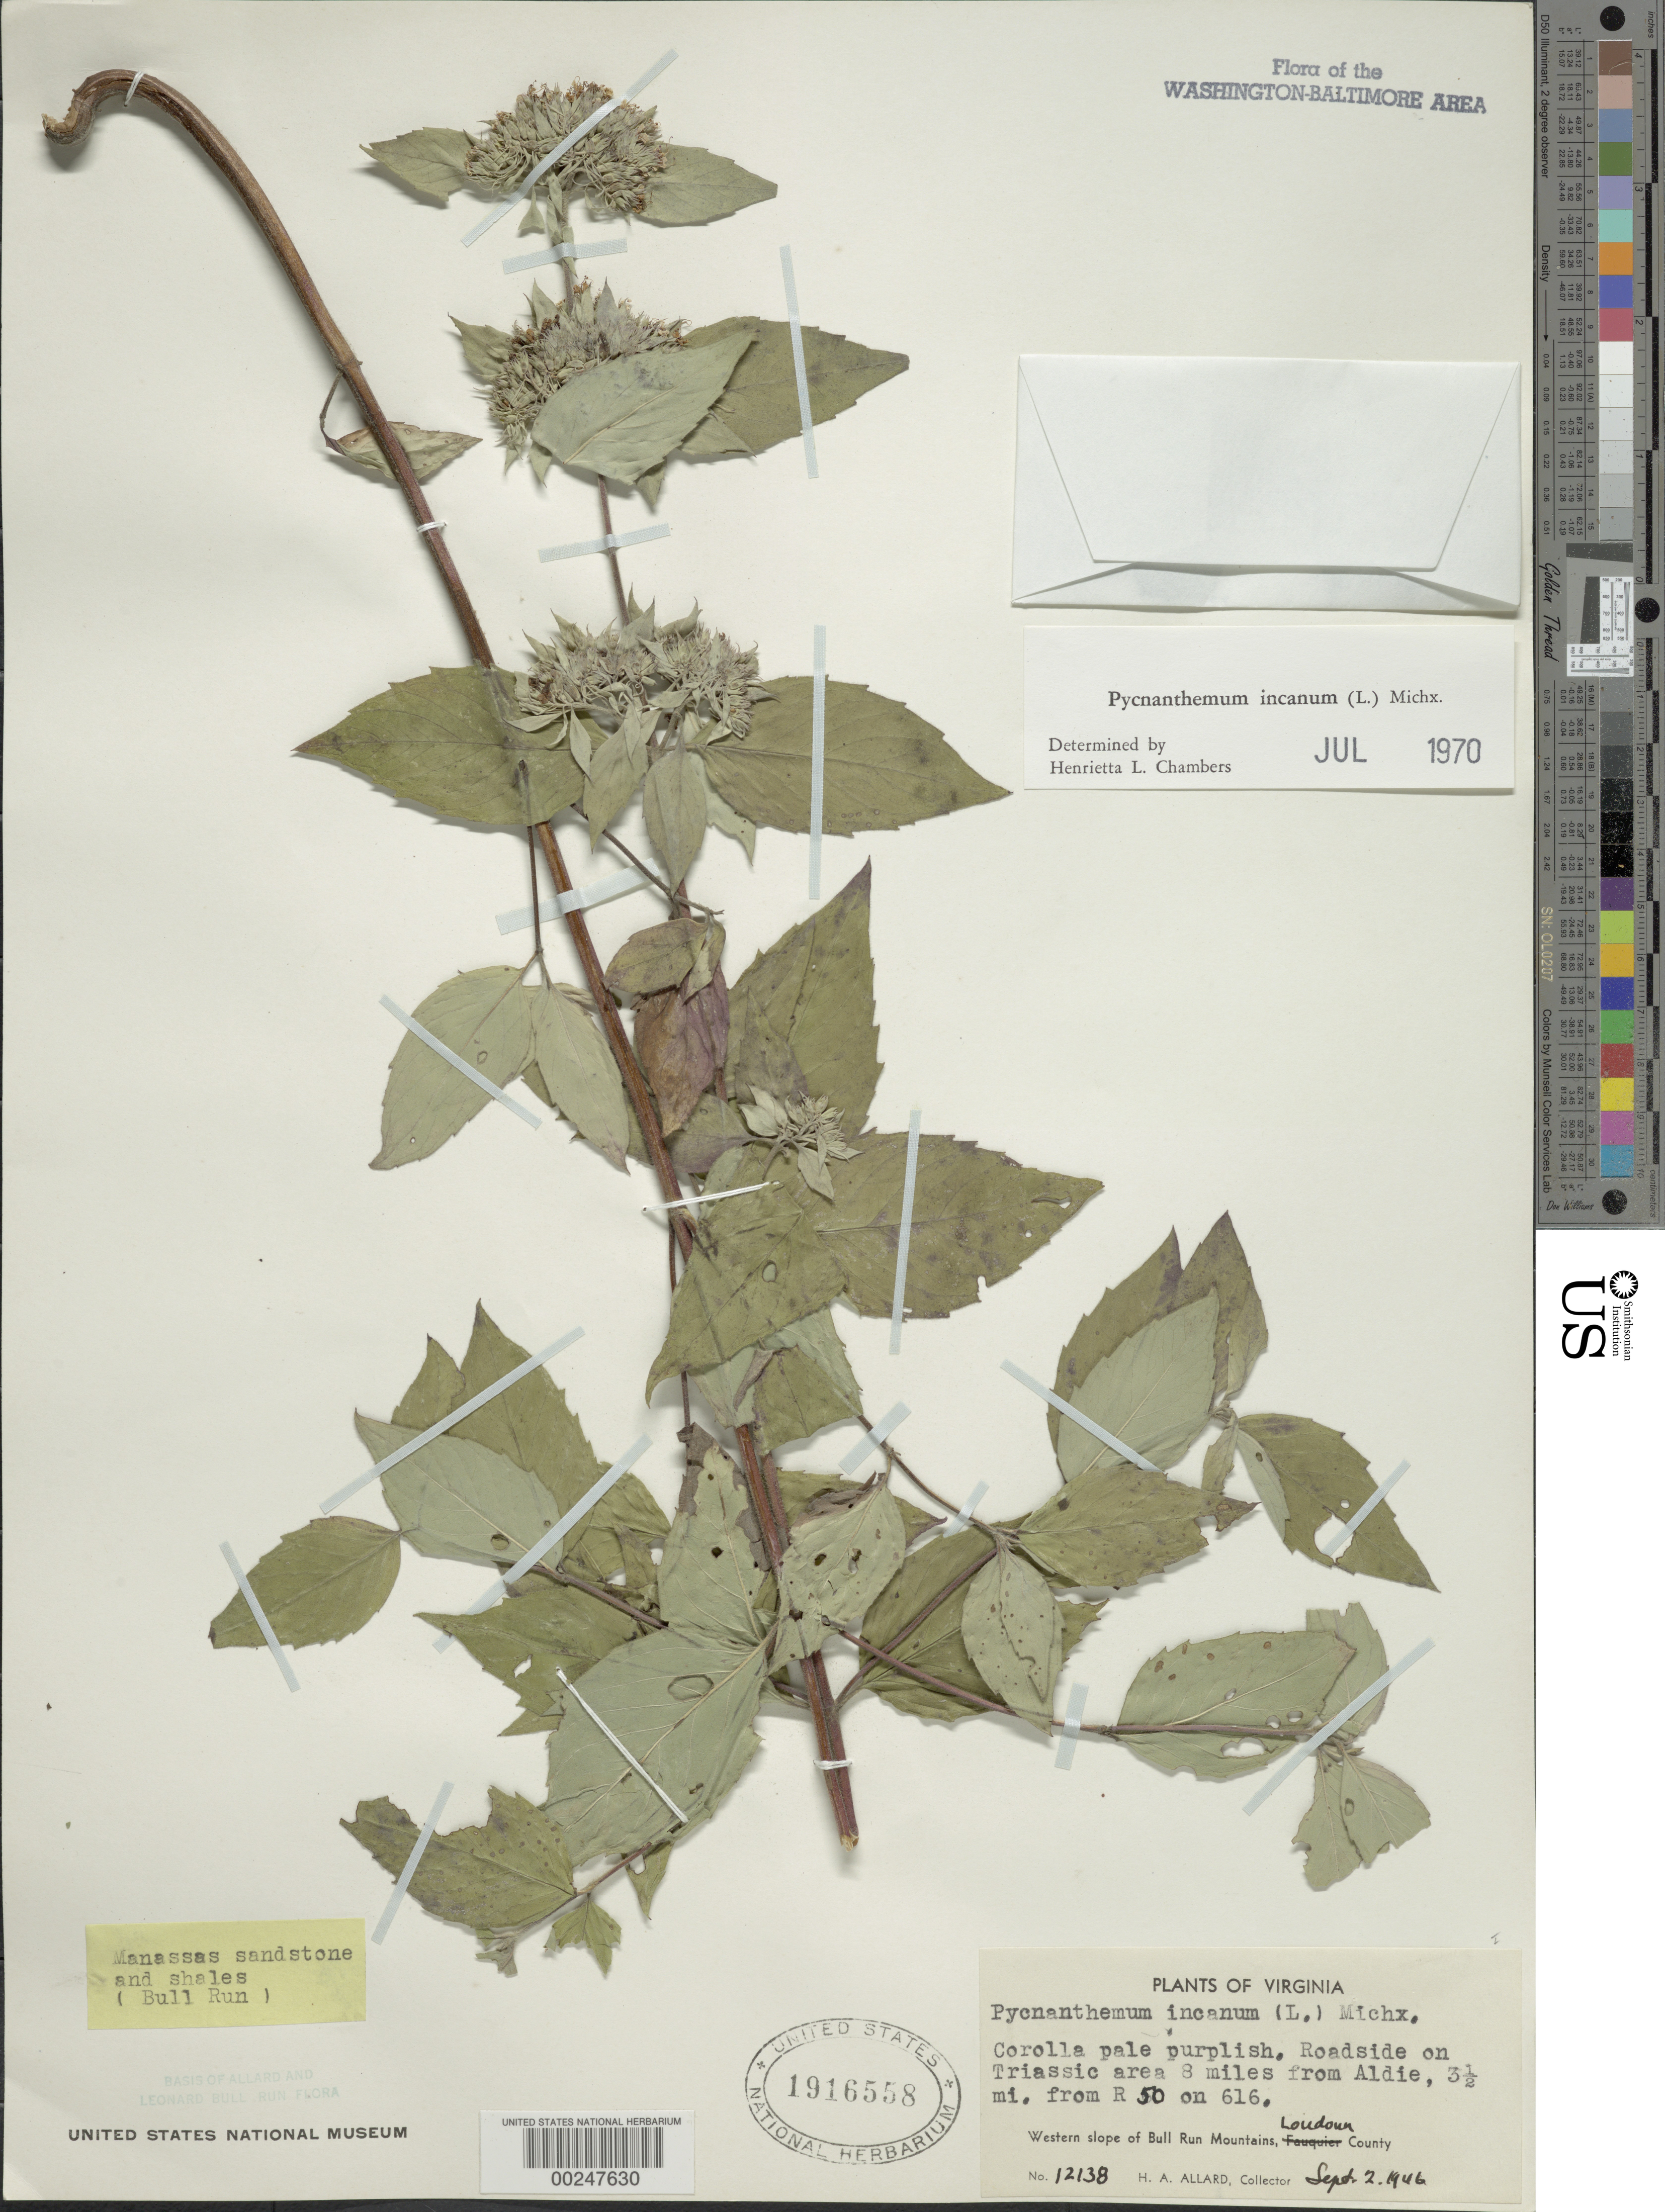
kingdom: Plantae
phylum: Tracheophyta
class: Magnoliopsida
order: Lamiales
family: Lamiaceae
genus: Pycnanthemum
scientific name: Pycnanthemum incanum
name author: (L.) Michx.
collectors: H. A. Allard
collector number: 12138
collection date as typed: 02 Sep 1946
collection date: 1946-09-02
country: United States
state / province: Virginia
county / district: Loudoun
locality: Western slope of Bull Run Mt, 8 mi. from Aldie, 3.5 mi. from Route 50 and 616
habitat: Roadside on triassic area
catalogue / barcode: US 1916558